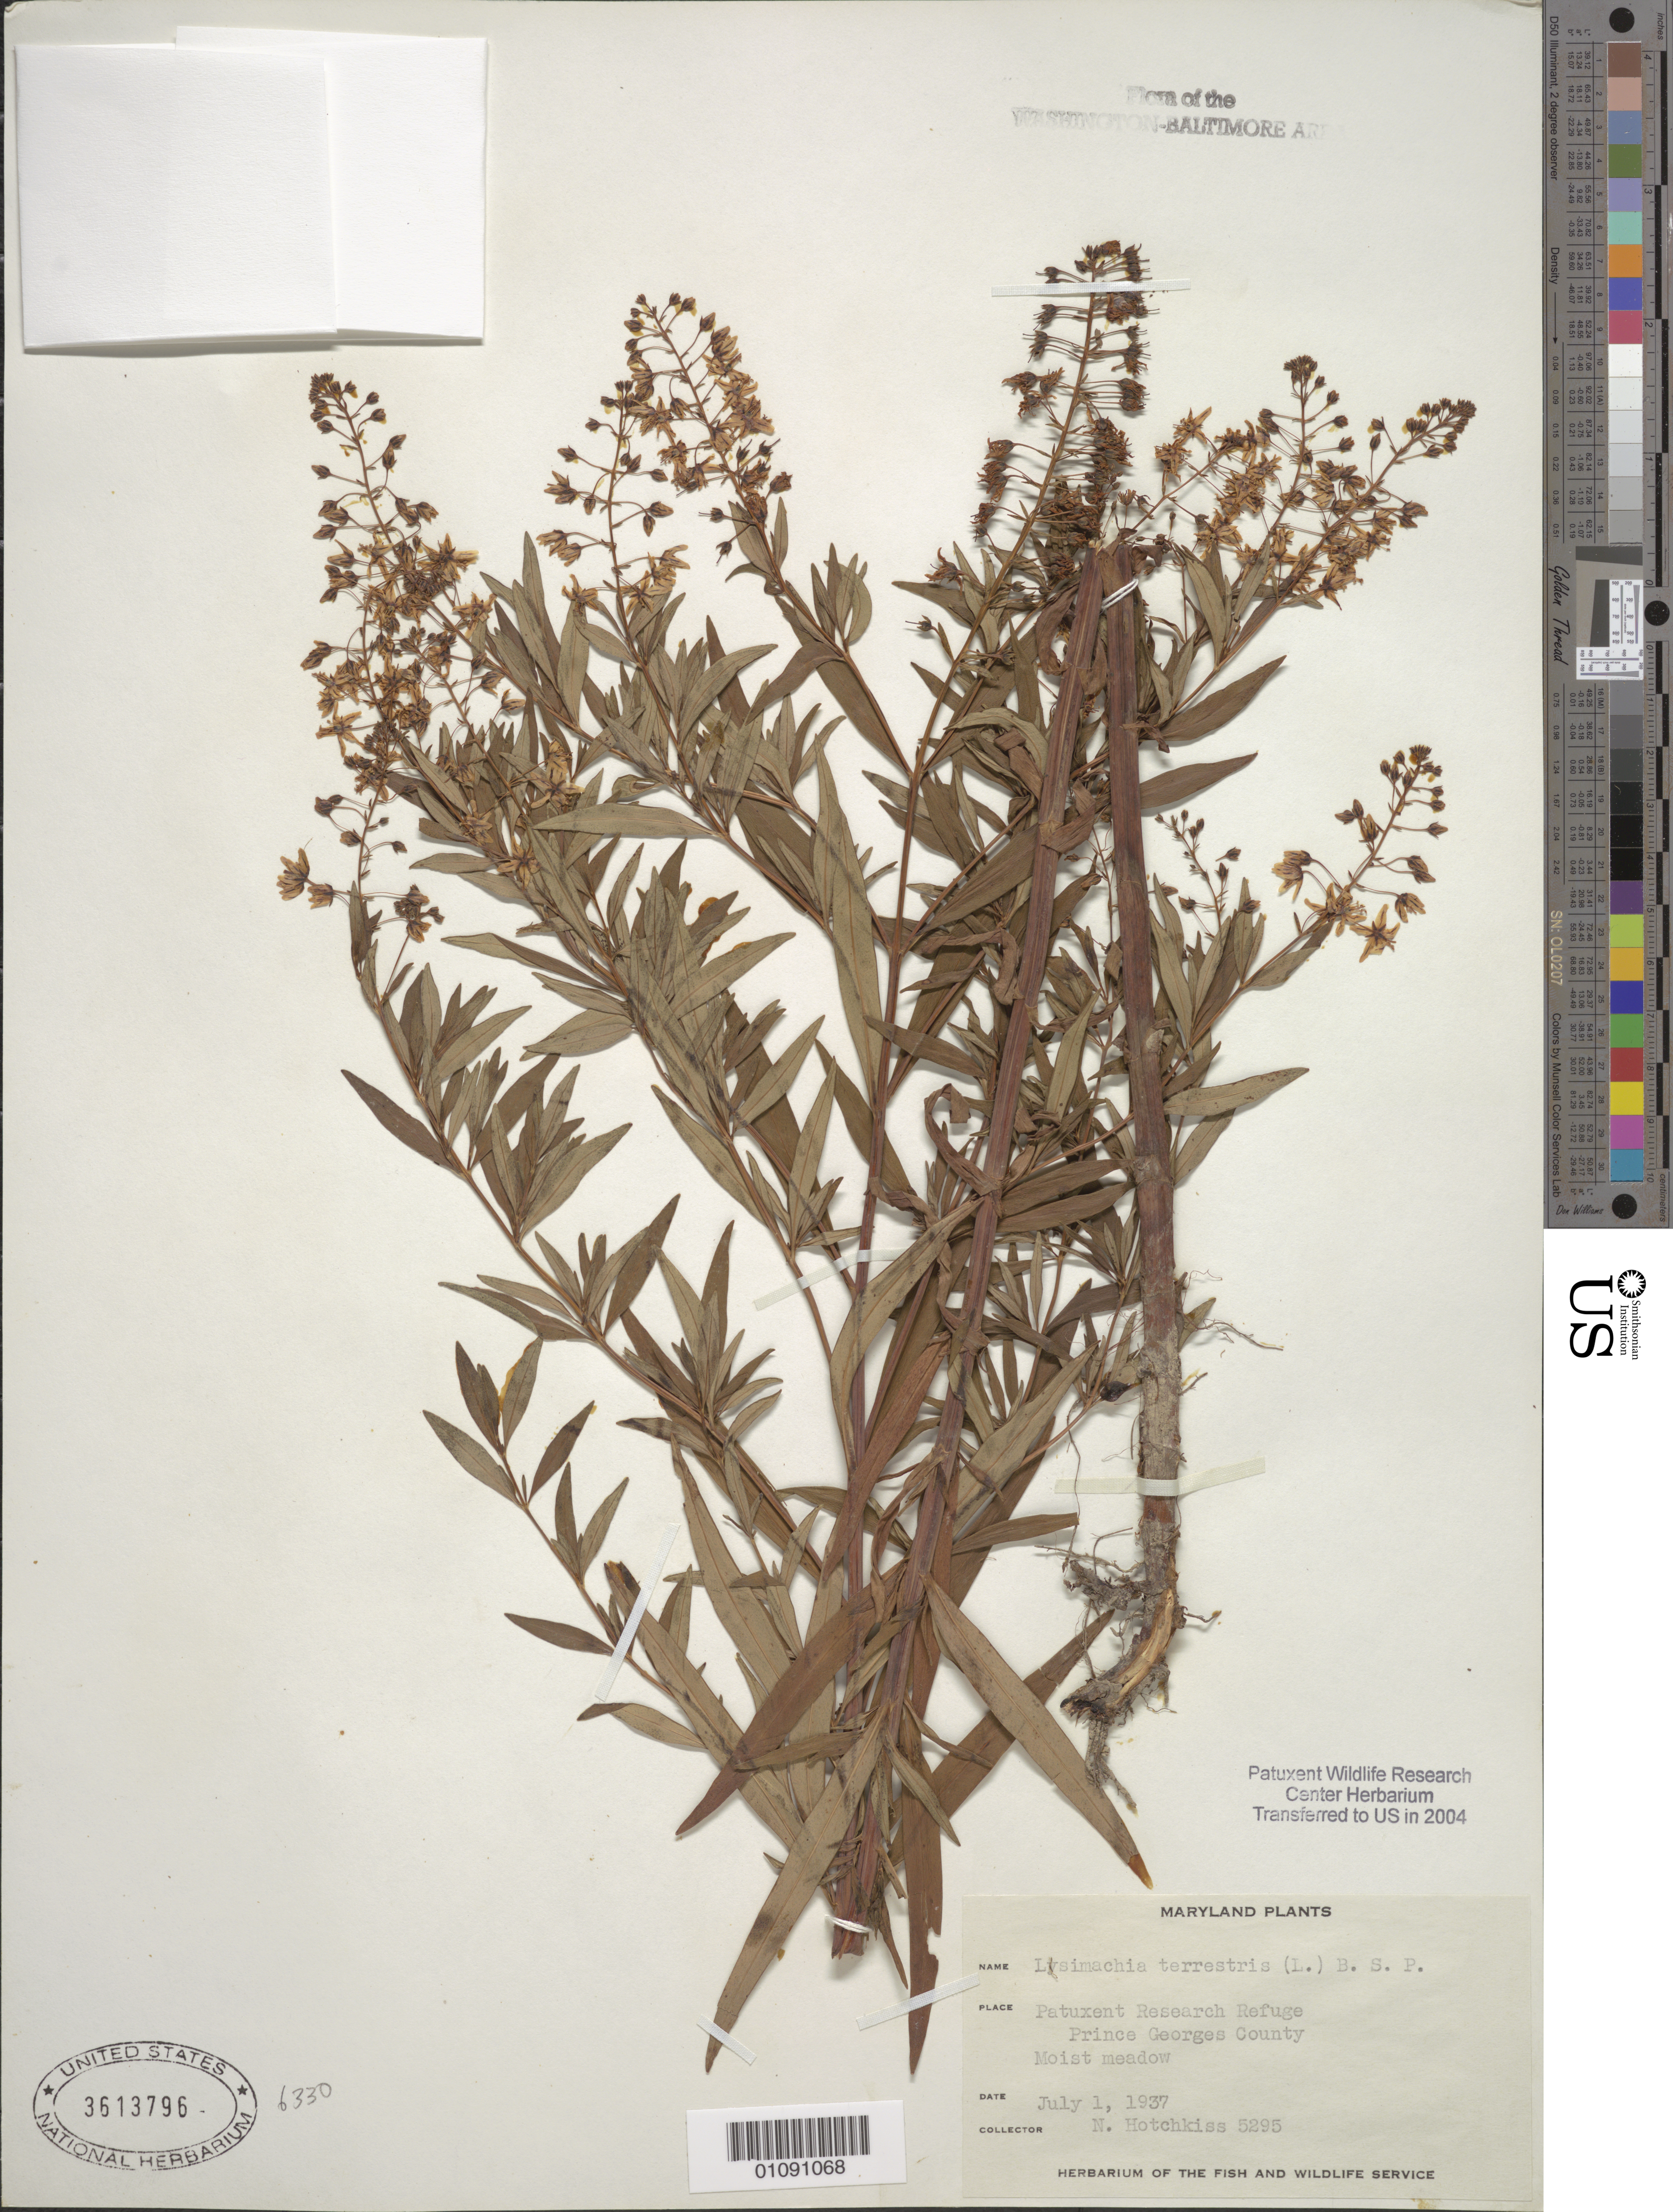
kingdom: Plantae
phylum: Tracheophyta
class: Magnoliopsida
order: Ericales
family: Primulaceae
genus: Lysimachia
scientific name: Lysimachia terrestris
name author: (L.) Britton, Stearns & Poggenb.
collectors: N. Hotchkiss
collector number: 5295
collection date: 1937-07-01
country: United States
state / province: Maryland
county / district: Prince George's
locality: Patuxent Wildlife Refuge.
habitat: Moist meadow.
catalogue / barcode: US 3613796